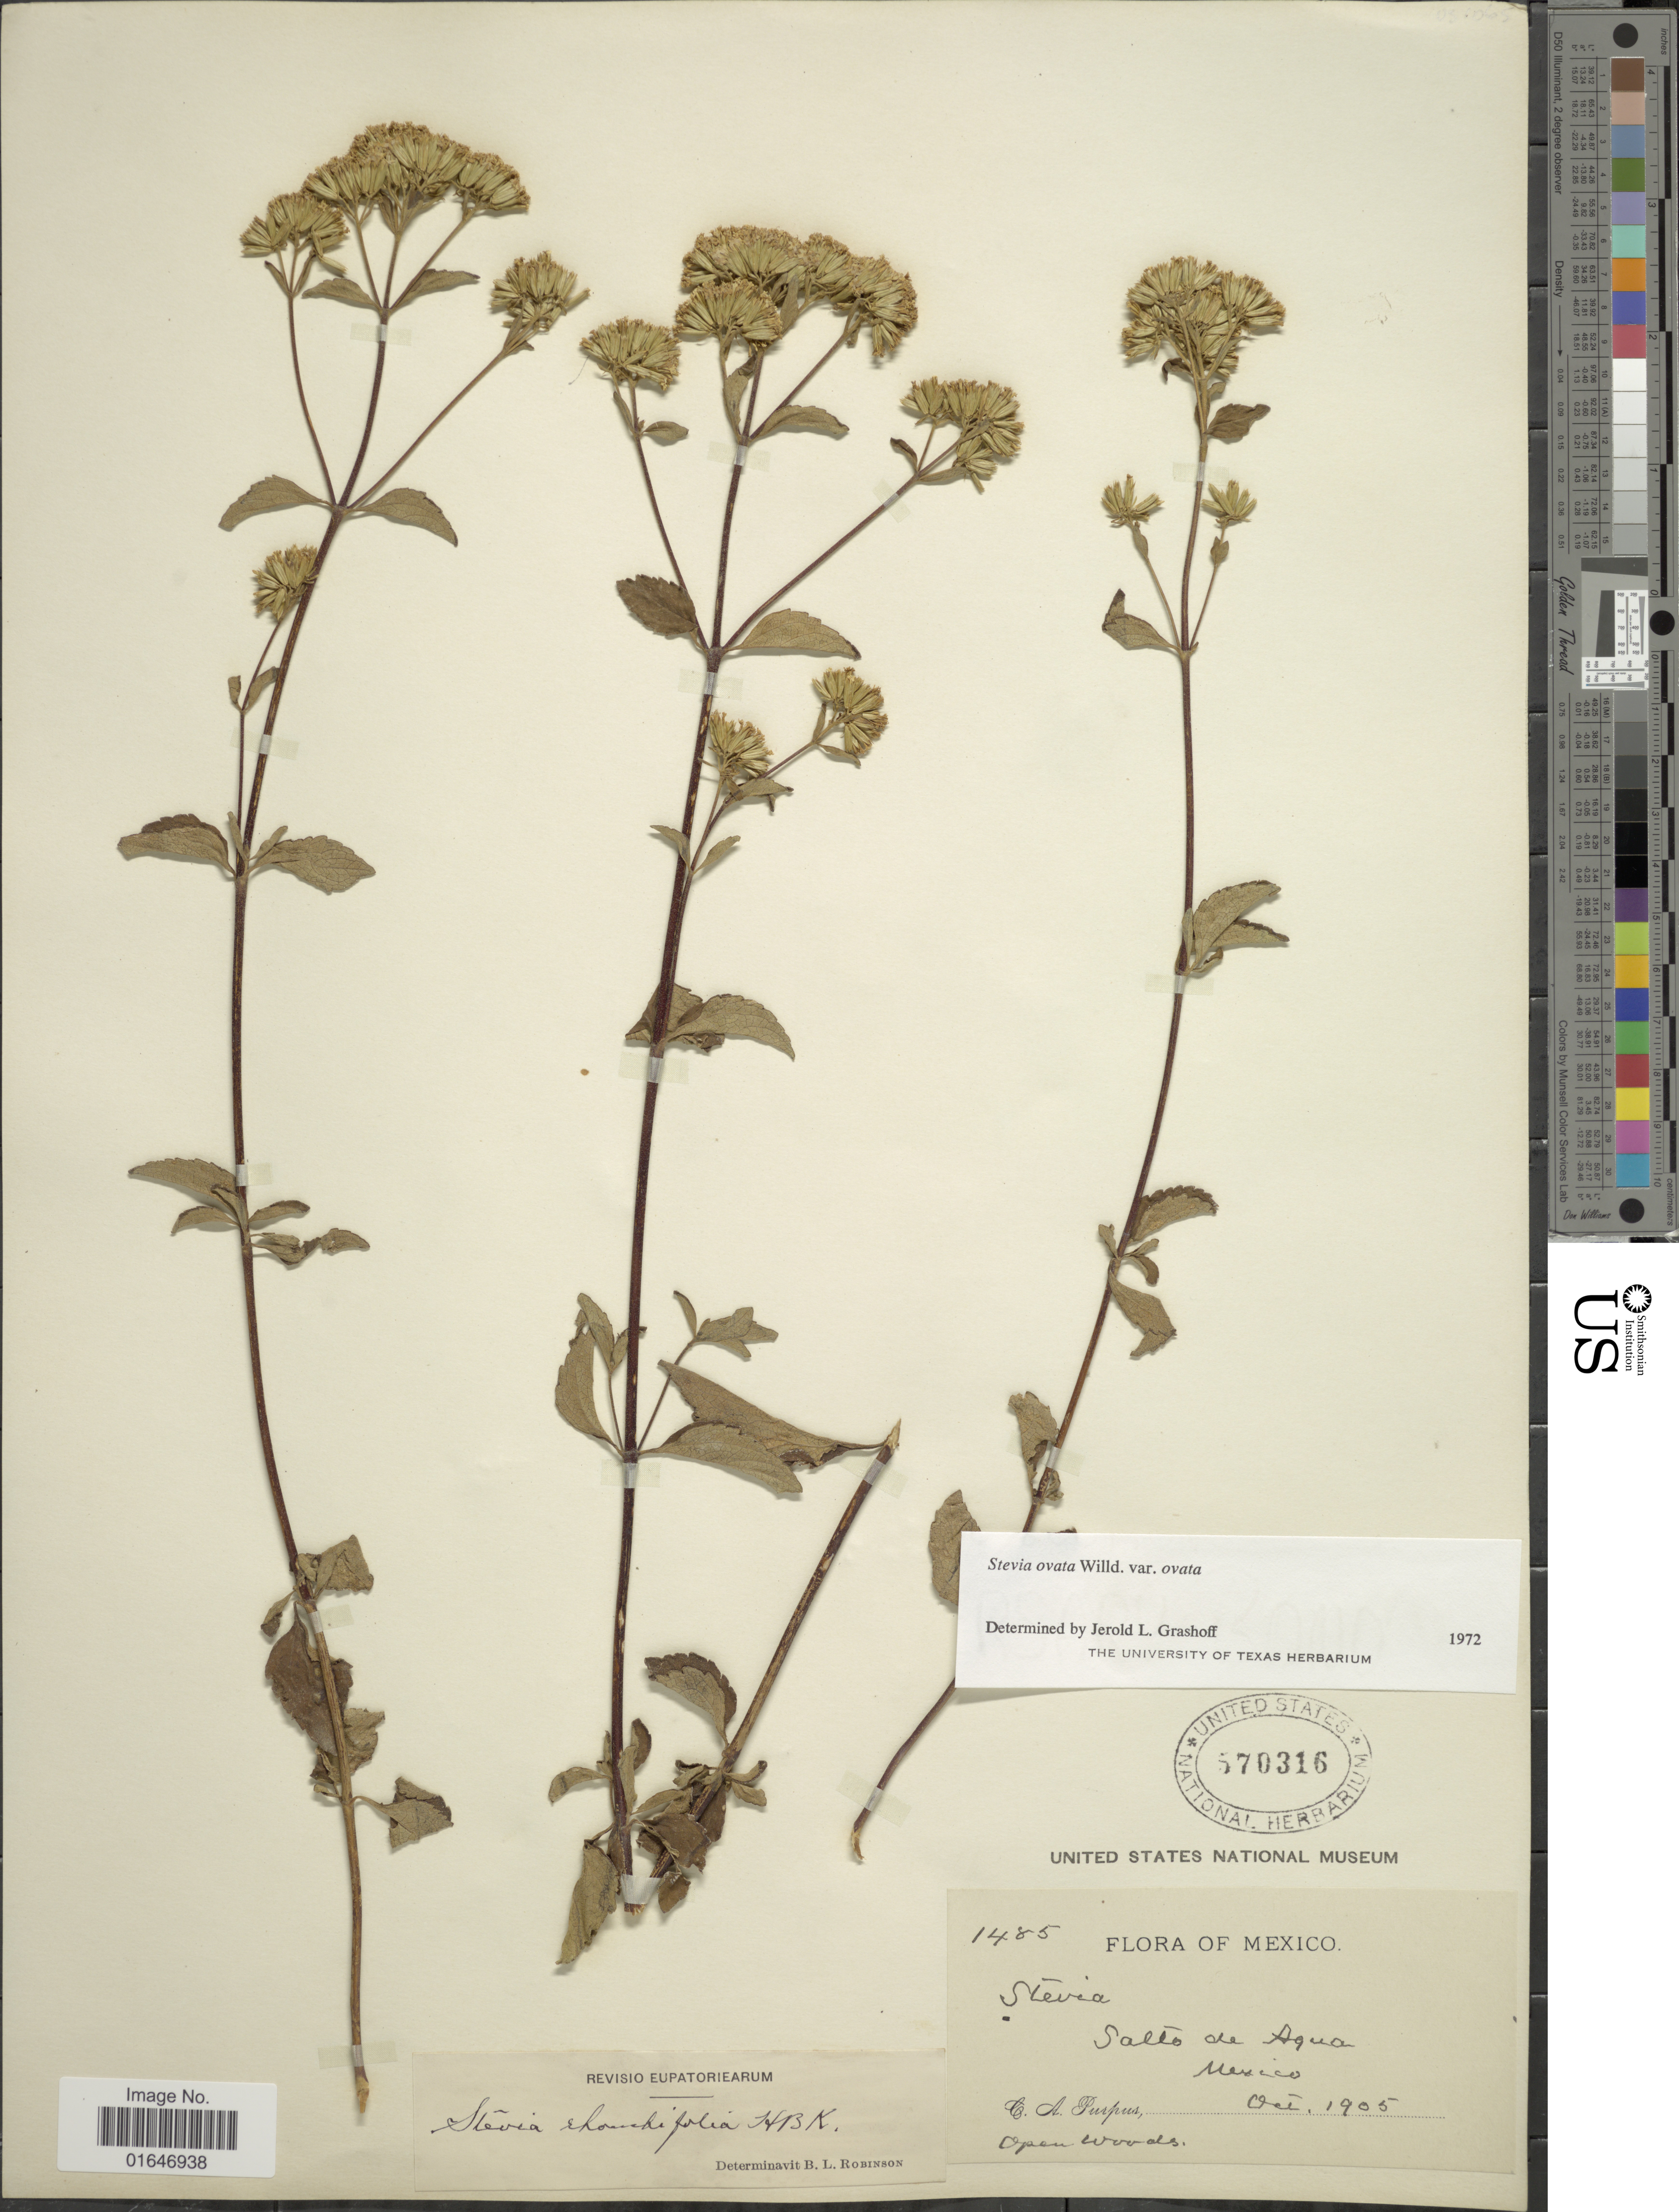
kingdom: Plantae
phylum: Tracheophyta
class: Magnoliopsida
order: Asterales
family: Asteraceae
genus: Stevia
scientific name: Stevia ovata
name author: Willd.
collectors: C. A. Purpus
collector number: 1485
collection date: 1905-10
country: Mexico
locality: Salto de Agua.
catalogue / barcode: US 570316